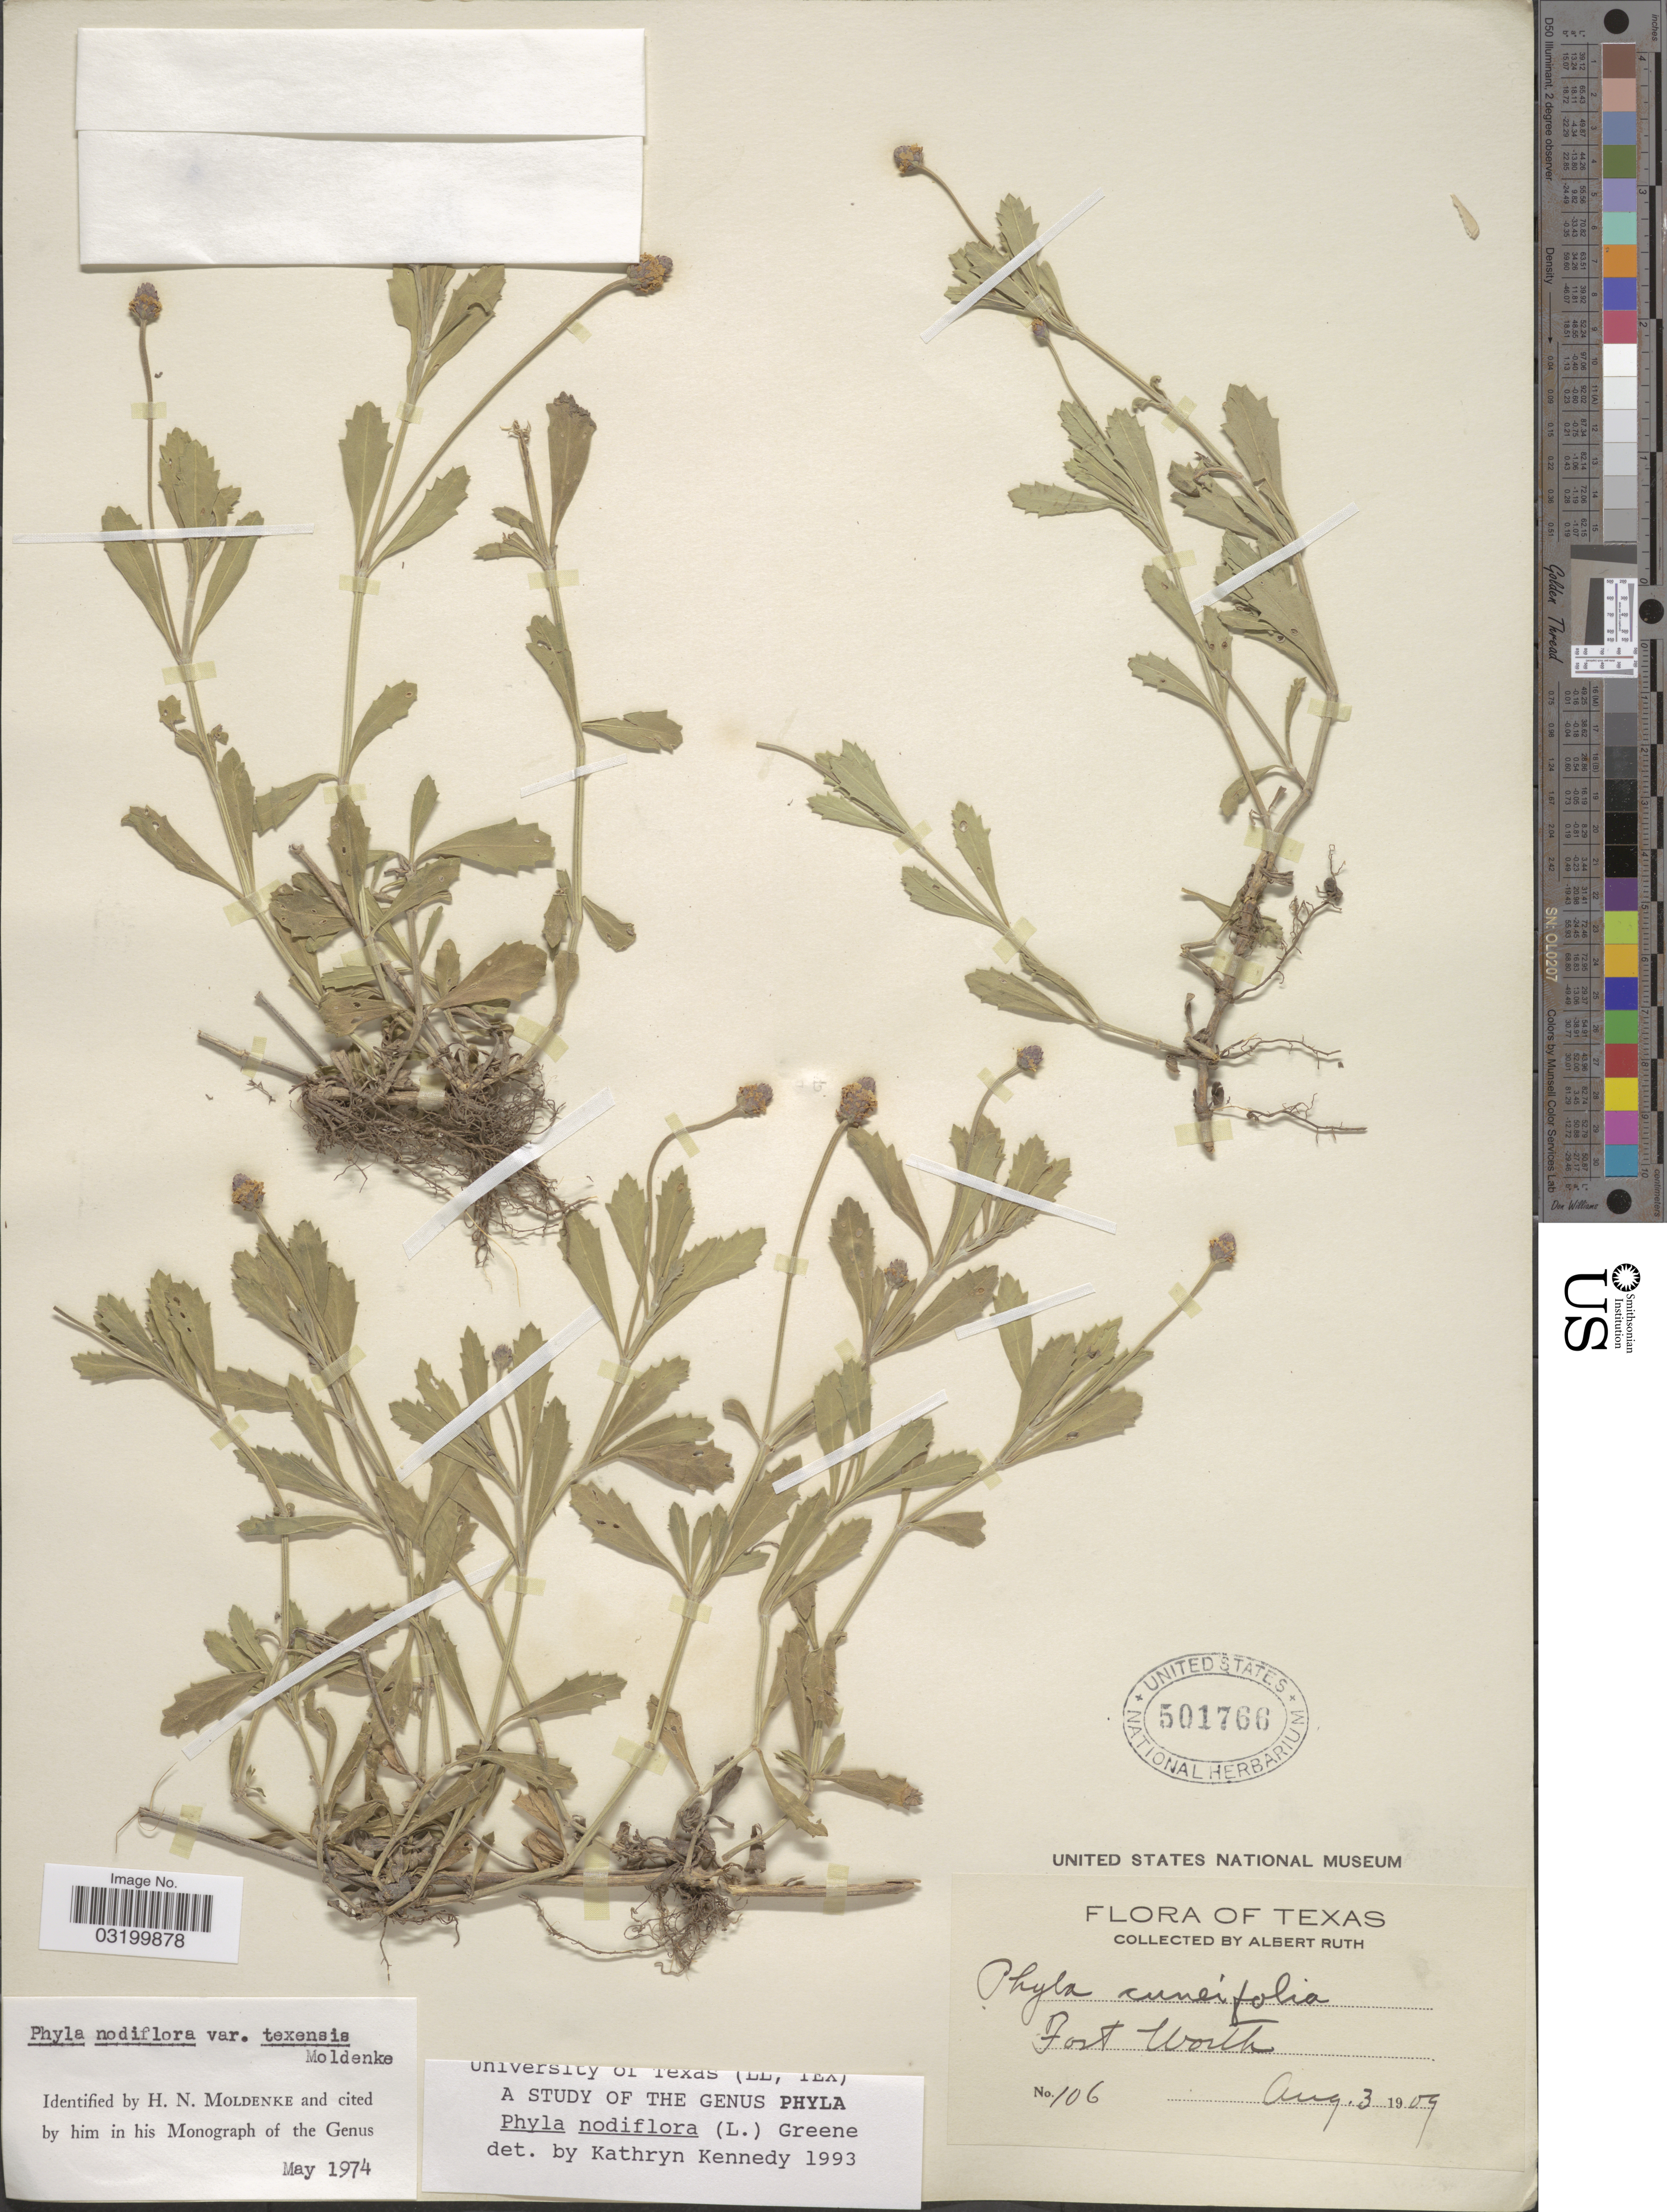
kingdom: Plantae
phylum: Tracheophyta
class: Magnoliopsida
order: Lamiales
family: Verbenaceae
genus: Phyla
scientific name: Phyla nodiflora var. nodiflora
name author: (L.) Greene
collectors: A. Ruth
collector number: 106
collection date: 1909-08-03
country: United States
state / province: Texas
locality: Fort Worth.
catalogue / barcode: US 501766